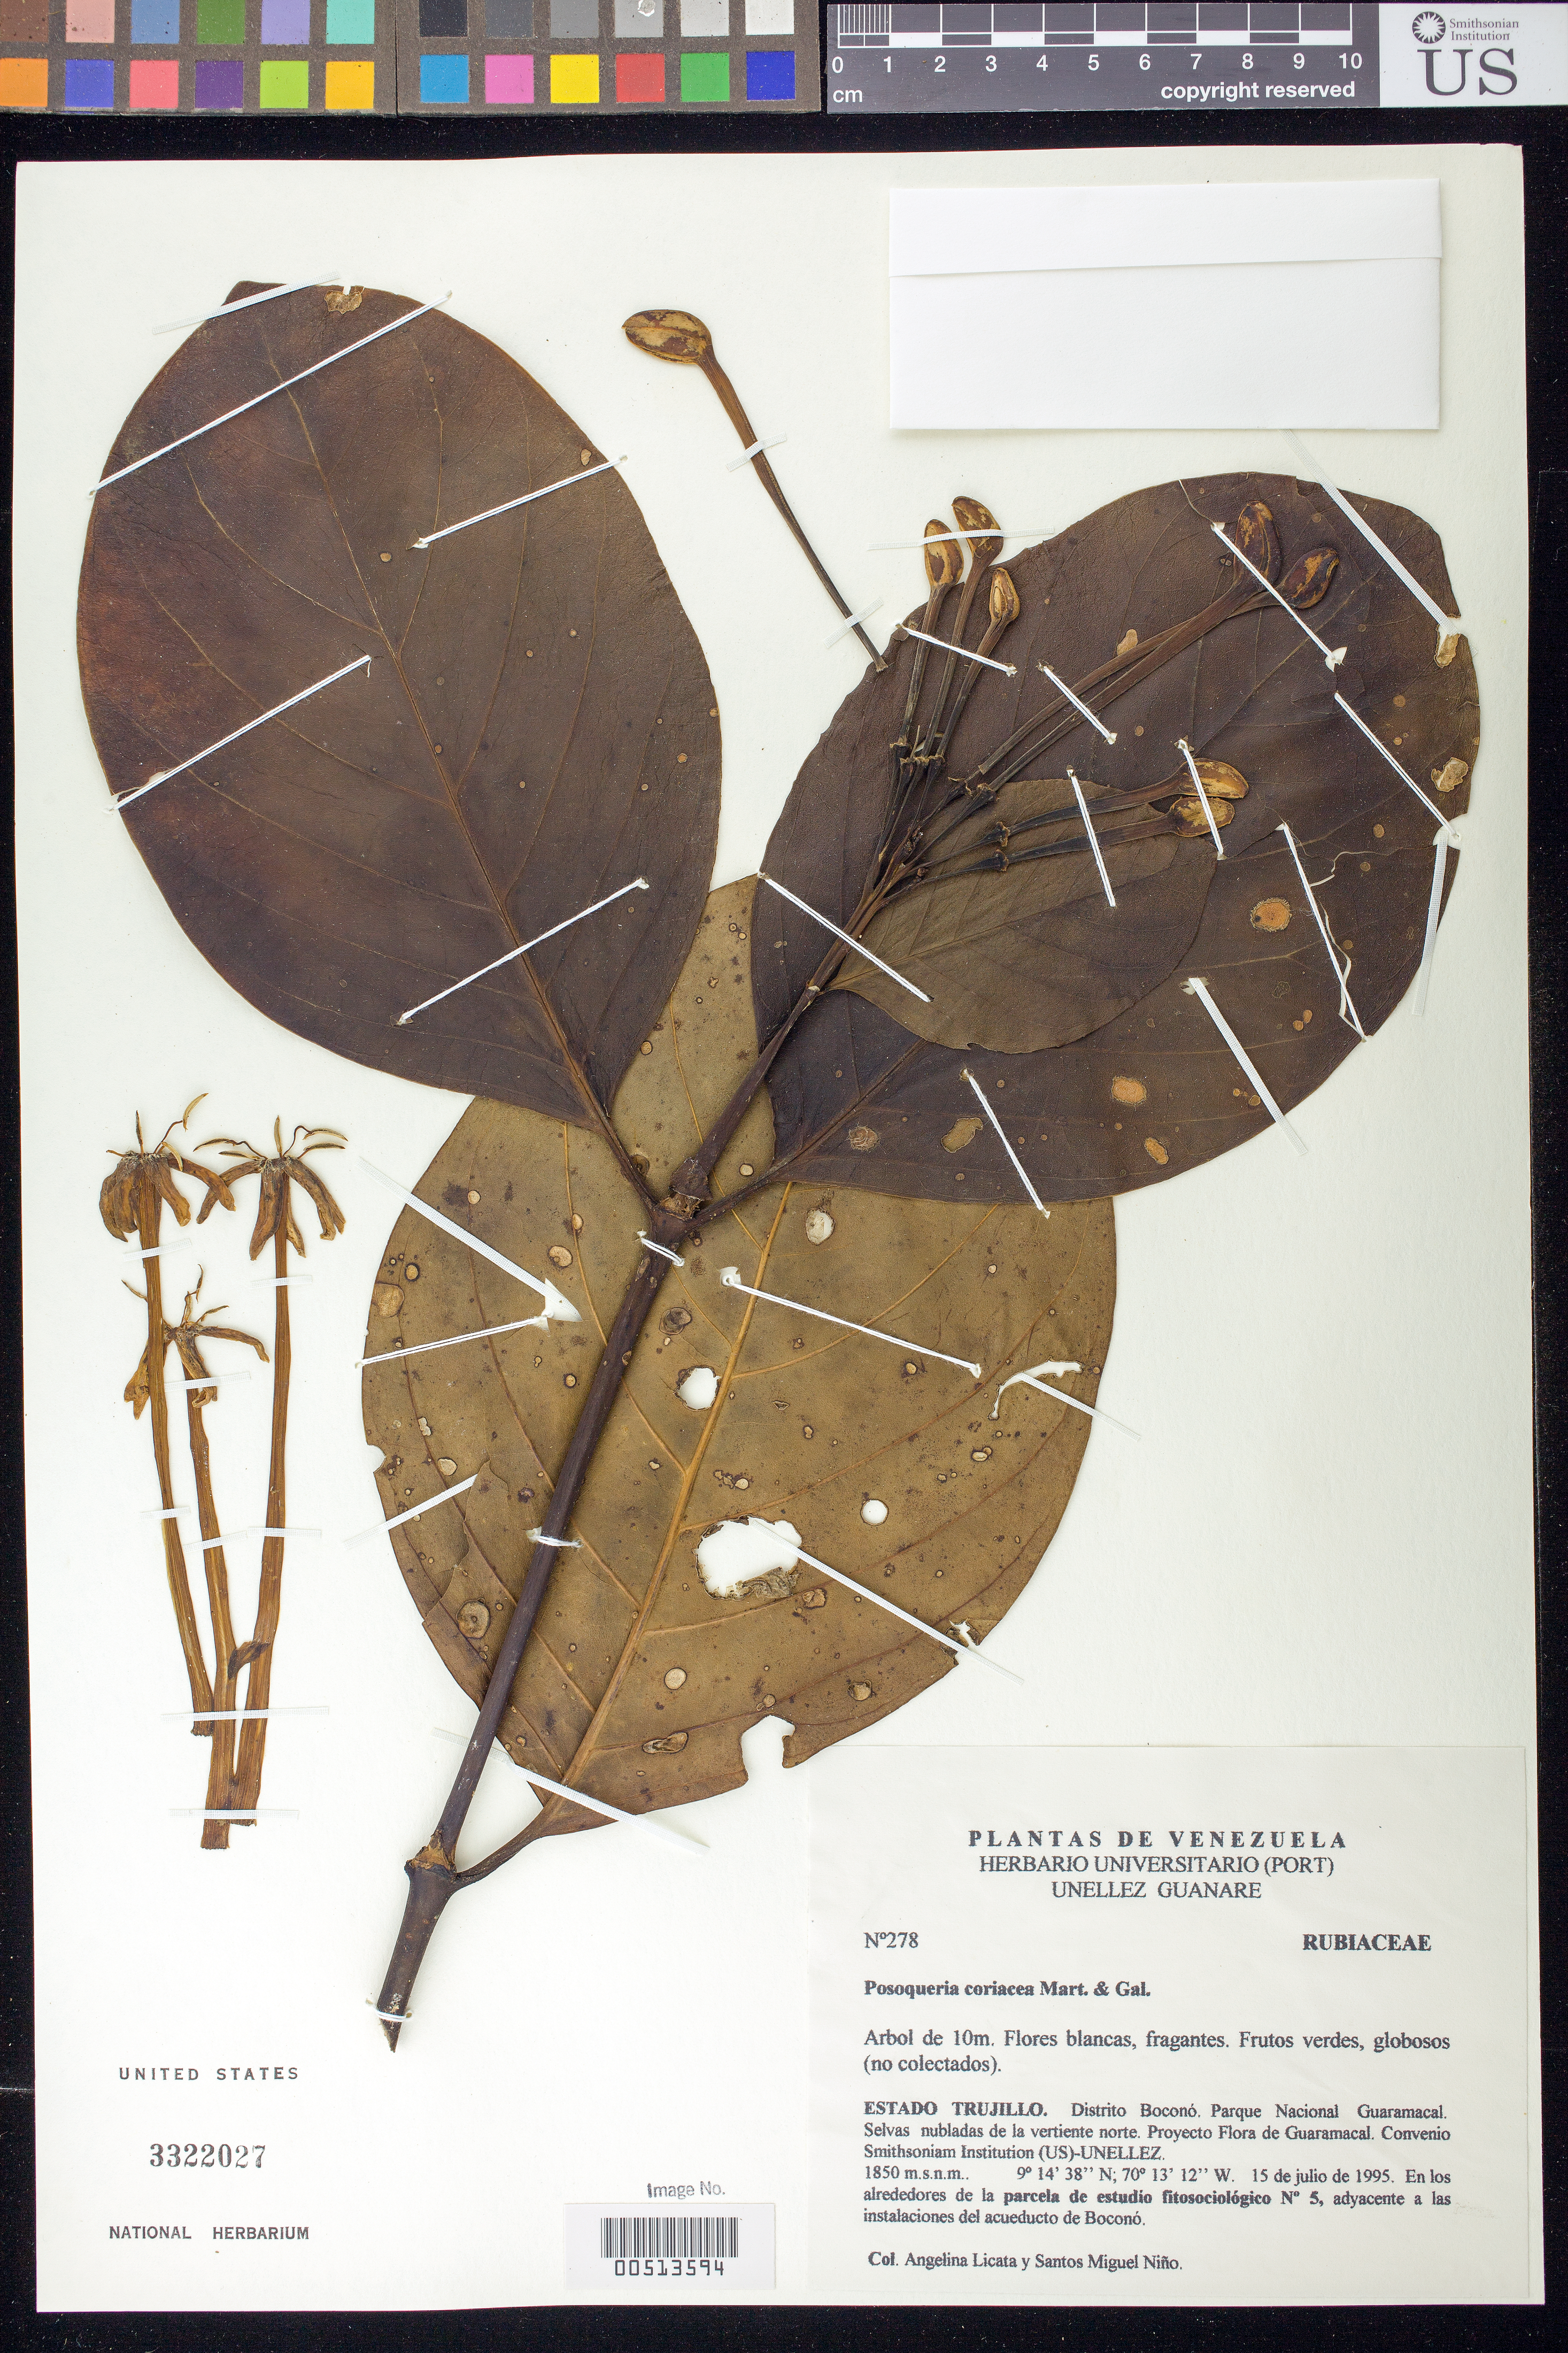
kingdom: Plantae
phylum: Tracheophyta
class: Magnoliopsida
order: Gentianales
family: Rubiaceae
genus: Posoqueria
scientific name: Posoqueria coriacea subsp. formosa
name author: M. Martens & Galeotti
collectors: A. Licata & S. M. Niño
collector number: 278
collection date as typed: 15 Jul 1995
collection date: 1995-07-15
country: Venezuela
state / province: Trujillo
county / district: Boconó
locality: Parque Nacional Guaramacal, vertiente N, adyacente a las instalaciones del acueducto de Boconó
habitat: Selvas nubladas. En los alrededores de la parcela de estudio fitosociológico No. 5.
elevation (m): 1850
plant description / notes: PORT, US, VEN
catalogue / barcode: US 3322027